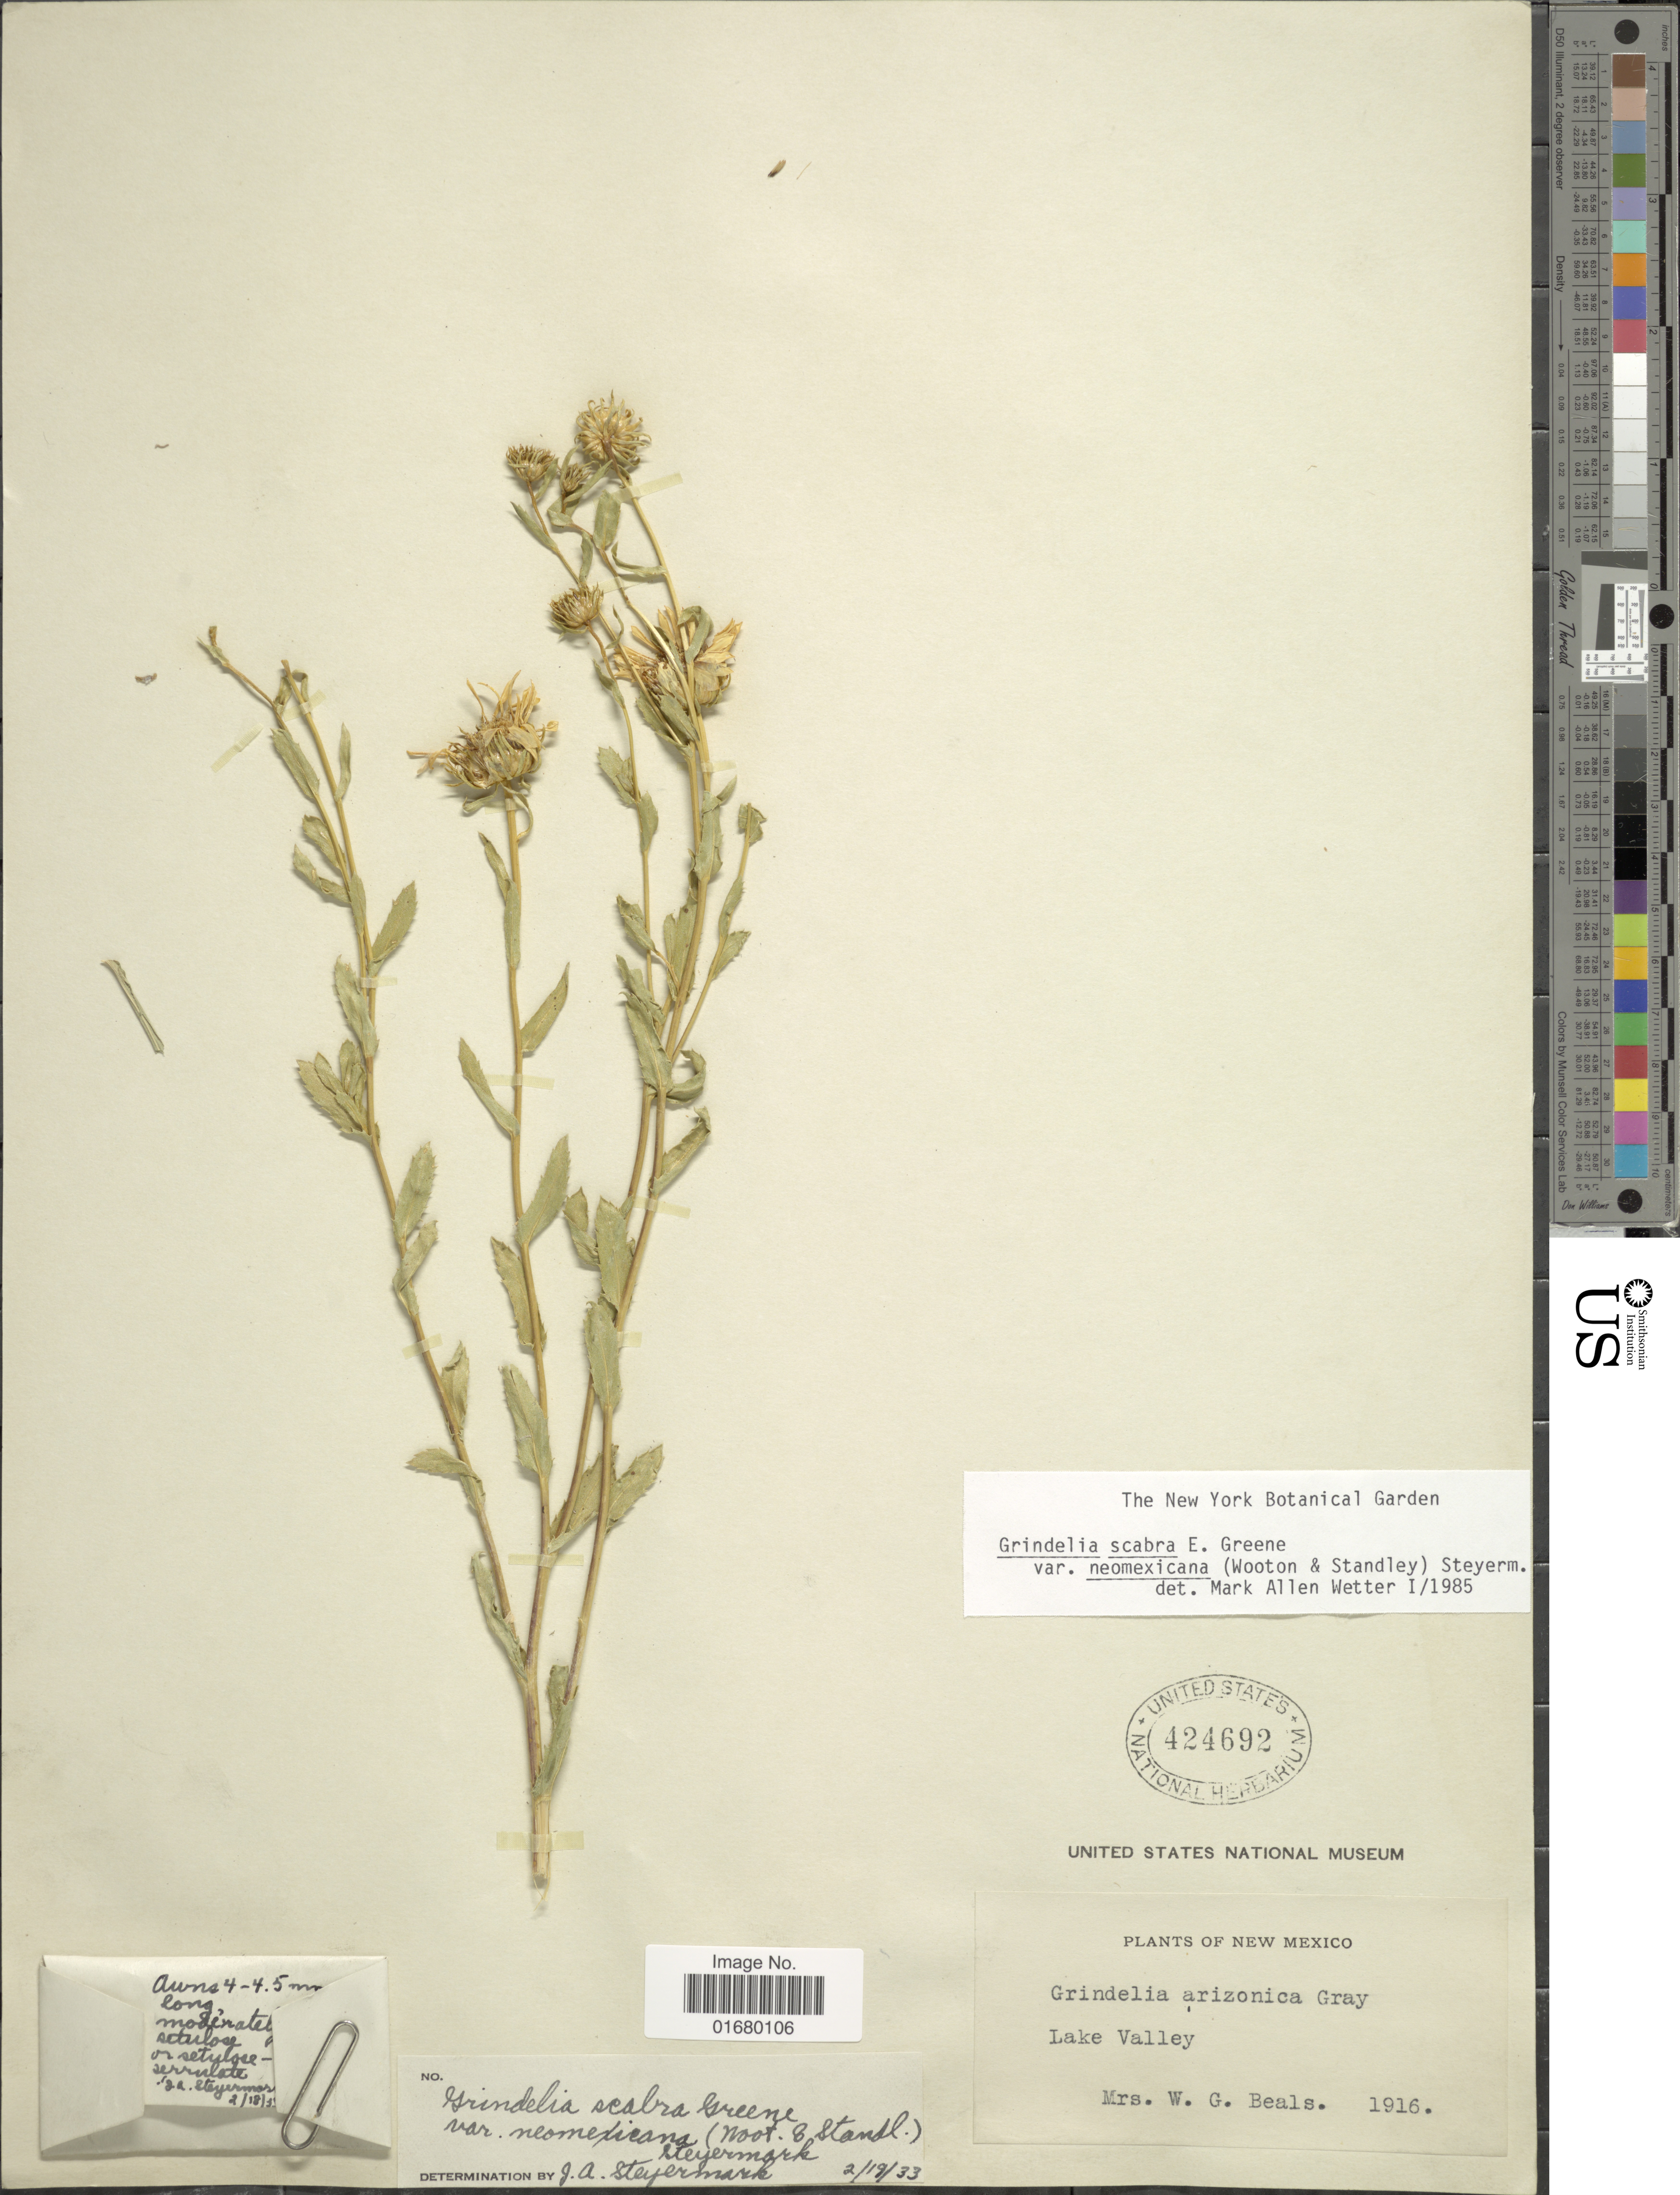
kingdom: Plantae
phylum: Tracheophyta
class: Magnoliopsida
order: Asterales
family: Asteraceae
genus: Grindelia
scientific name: Grindelia scabra var. neomexicana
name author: (Wooton & Standl.) Steyerm.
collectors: Mrs. W. G. Beals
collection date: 1916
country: United States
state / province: New Mexico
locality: Lake Valley.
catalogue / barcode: US 424692